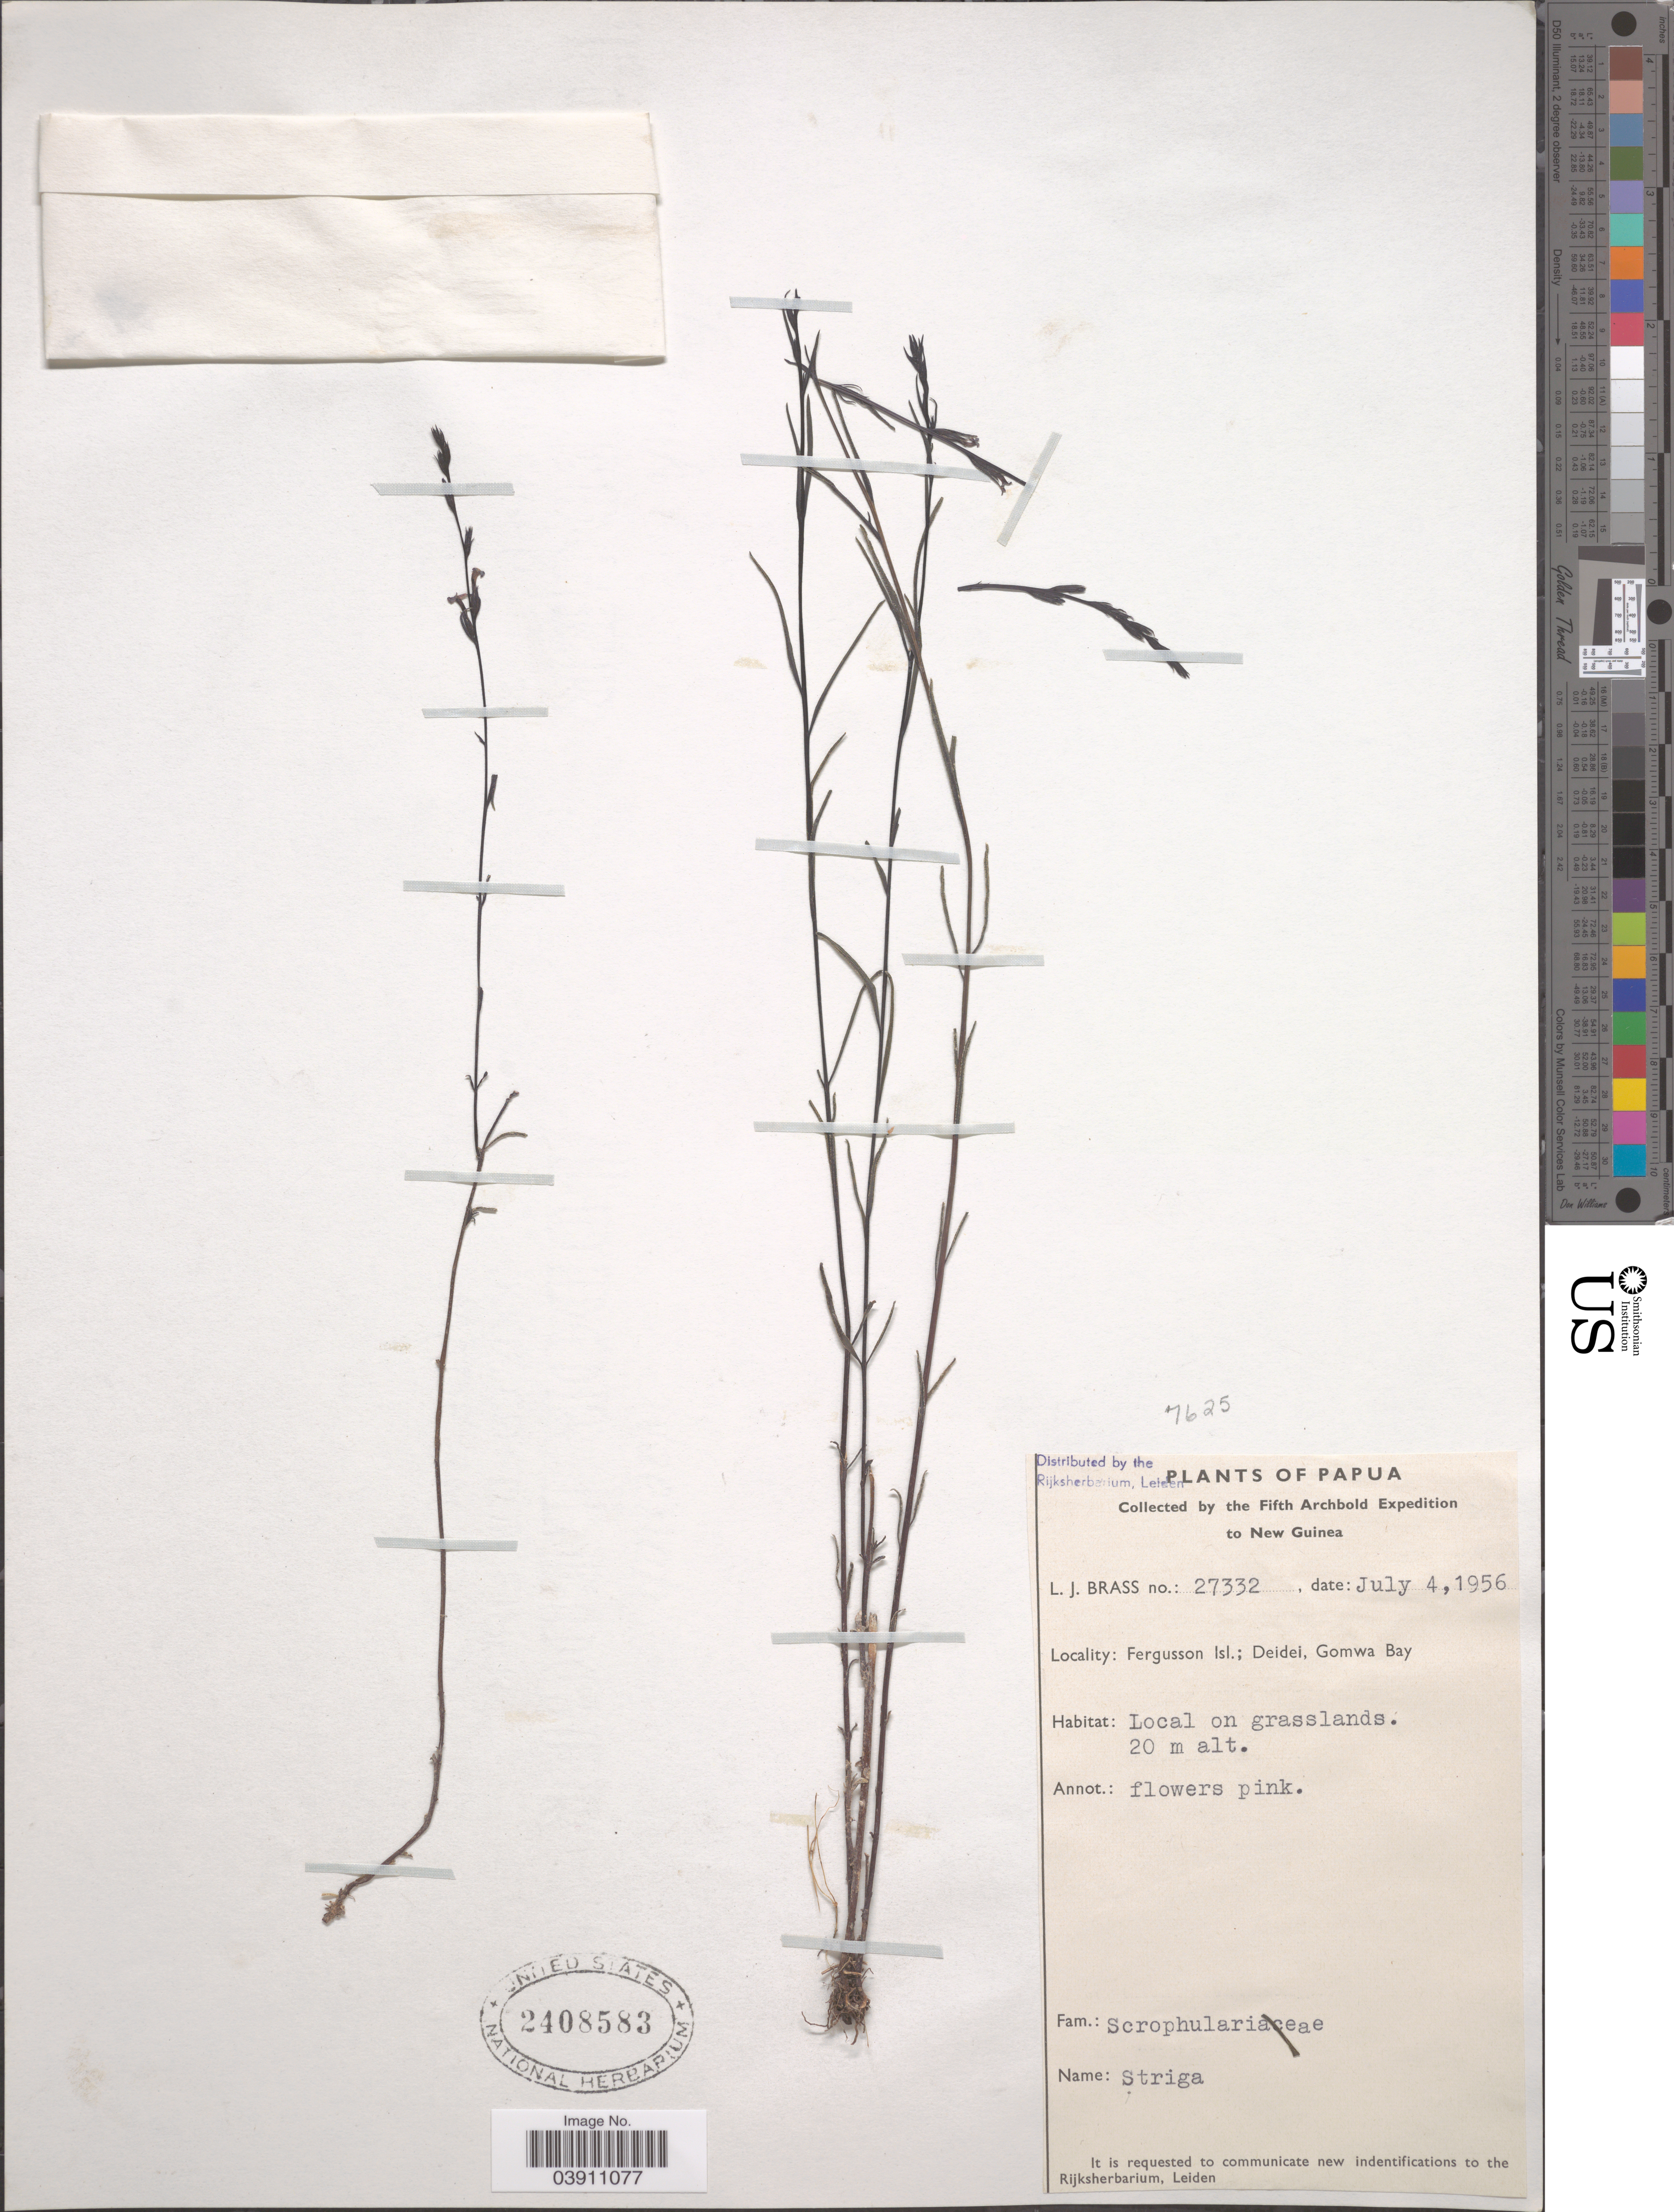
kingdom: Plantae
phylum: Tracheophyta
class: Magnoliopsida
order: Lamiales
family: Orobanchaceae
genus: Striga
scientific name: Striga sp.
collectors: L. J. Brass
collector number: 27332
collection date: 1956-07-04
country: Papua New Guinea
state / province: Milne Bay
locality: Papua. New Guinea. Fergusson Isl.; Deidei, Gomwa Bay.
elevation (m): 20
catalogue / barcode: US 2408583